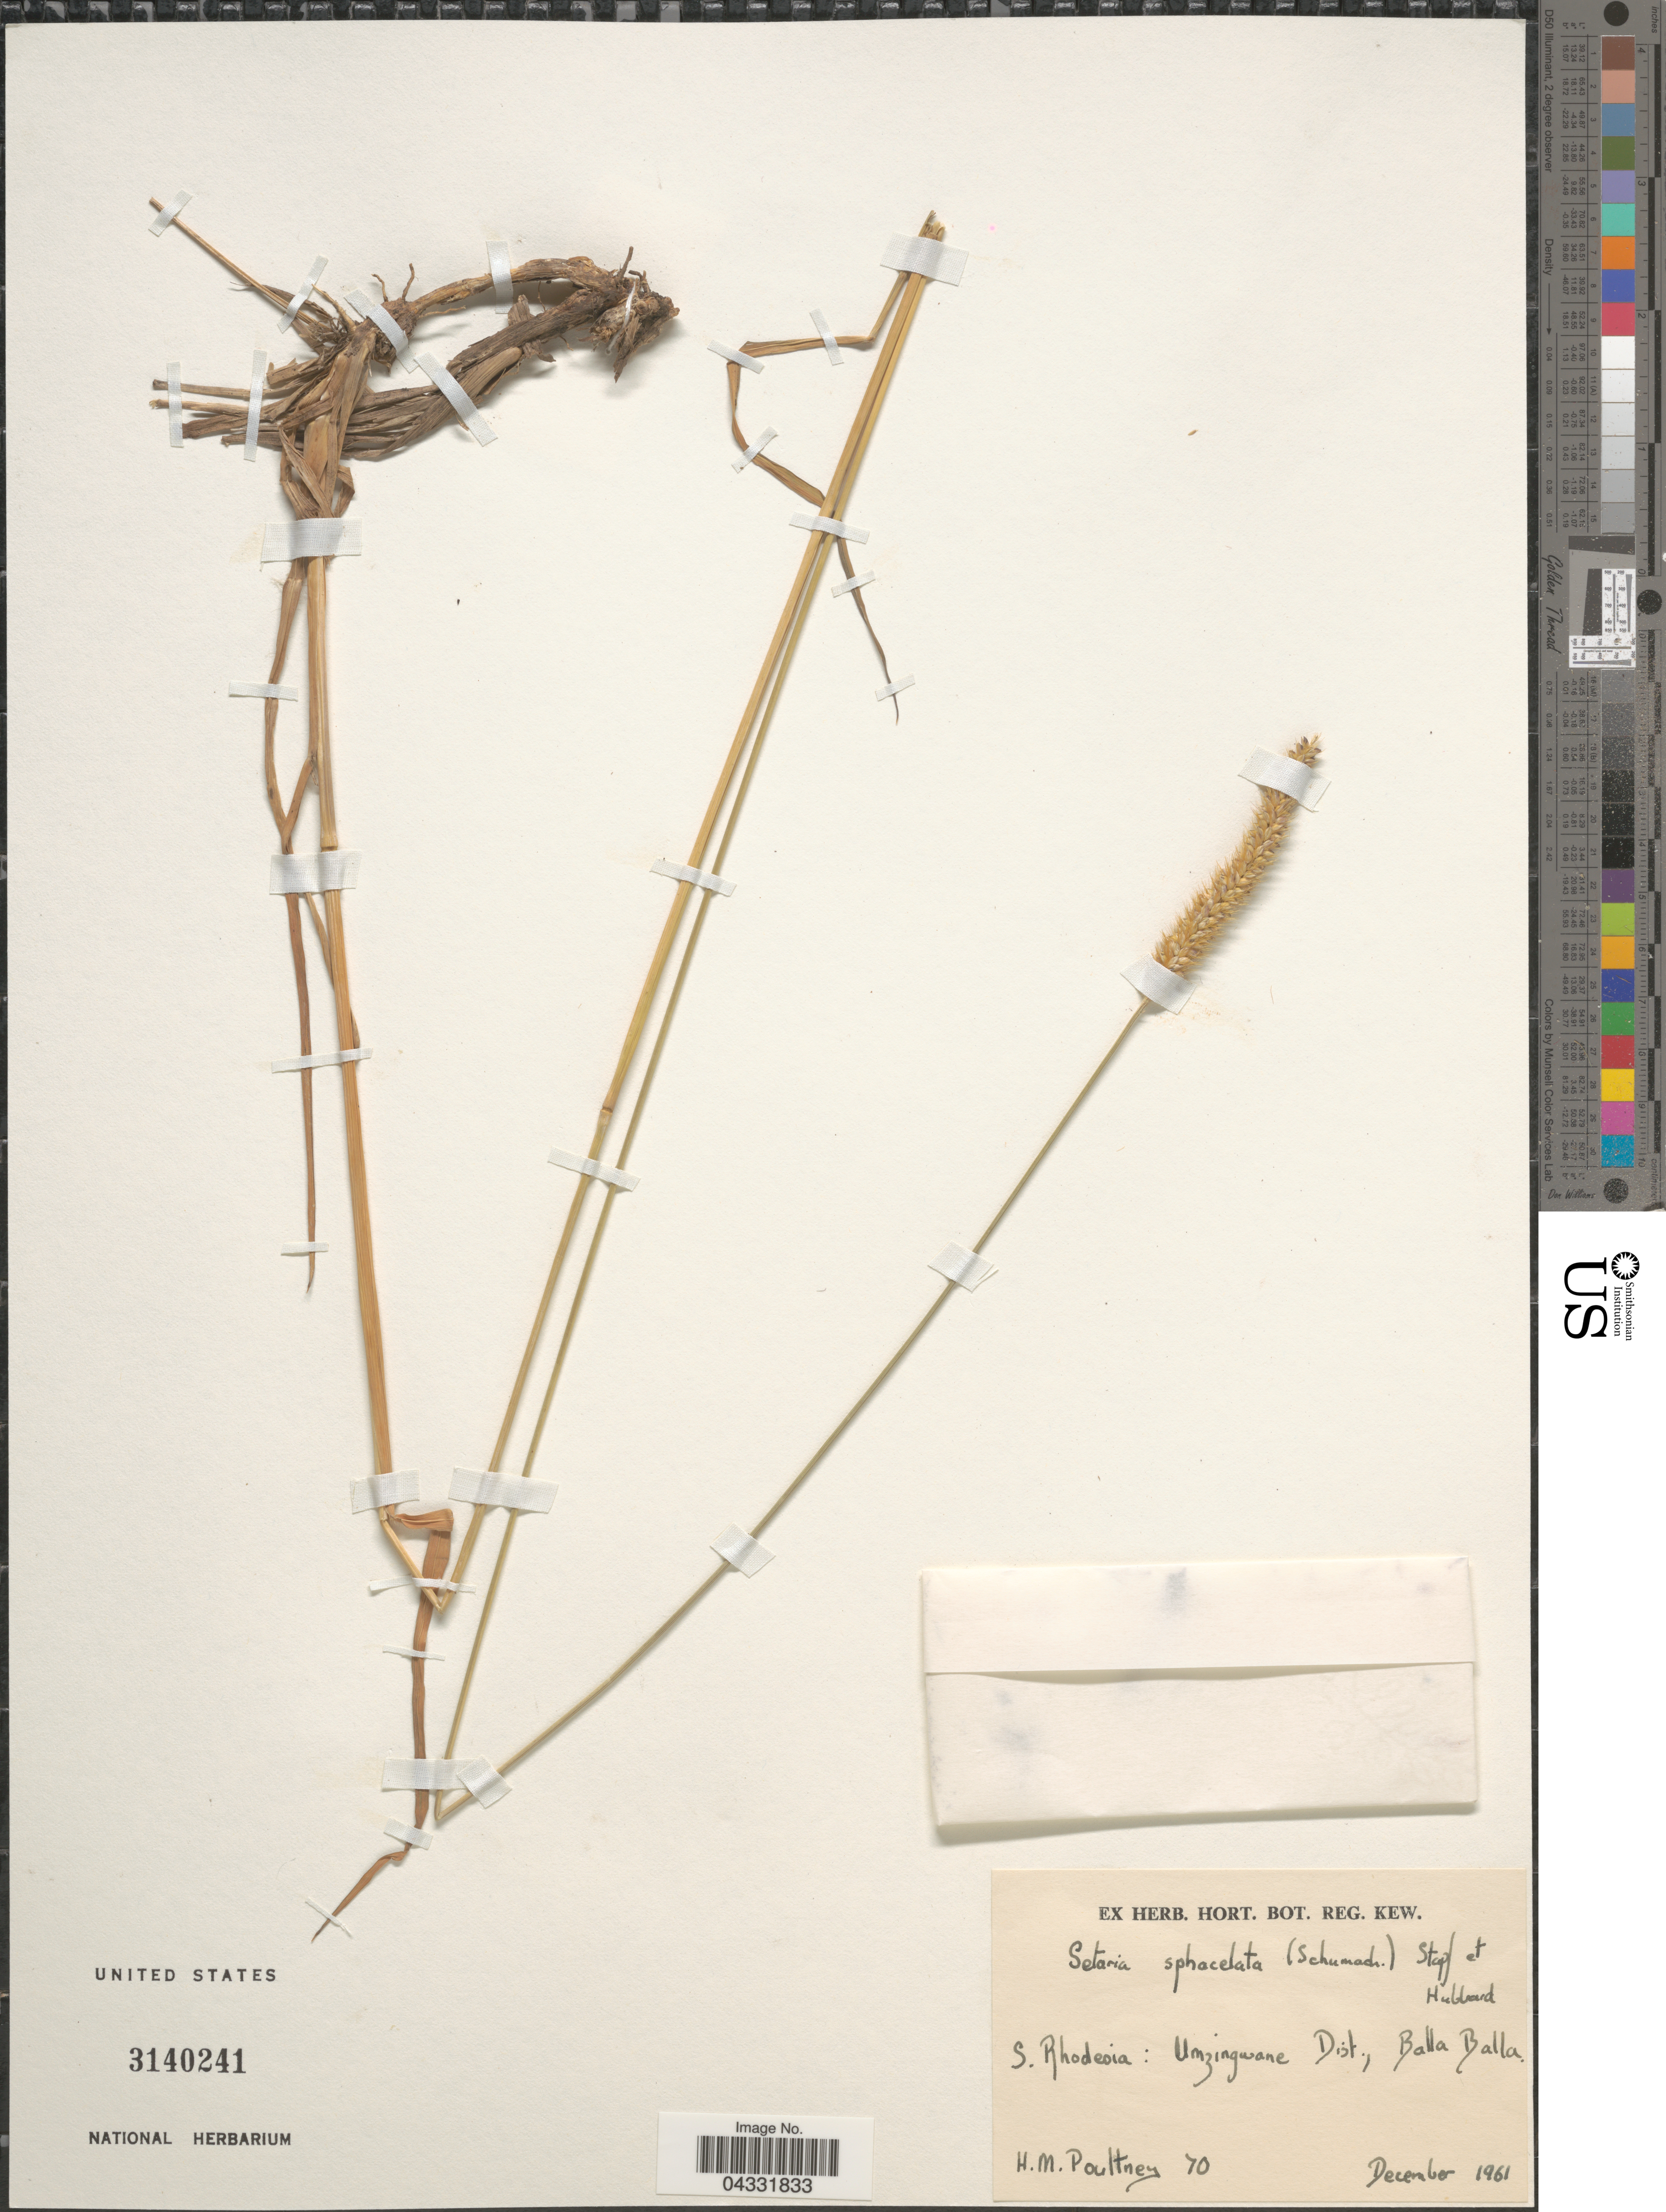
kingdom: Plantae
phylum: Tracheophyta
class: Liliopsida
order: Poales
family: Poaceae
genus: Setaria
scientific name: Setaria sphacelata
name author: (Schumach.) Stapf & Hubb. ex Moss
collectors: H. Poultney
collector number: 70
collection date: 1961-12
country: Zimbabwe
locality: S. Rhodesia: Umzingwane Dist., Balla Balla.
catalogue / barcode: US 3140241